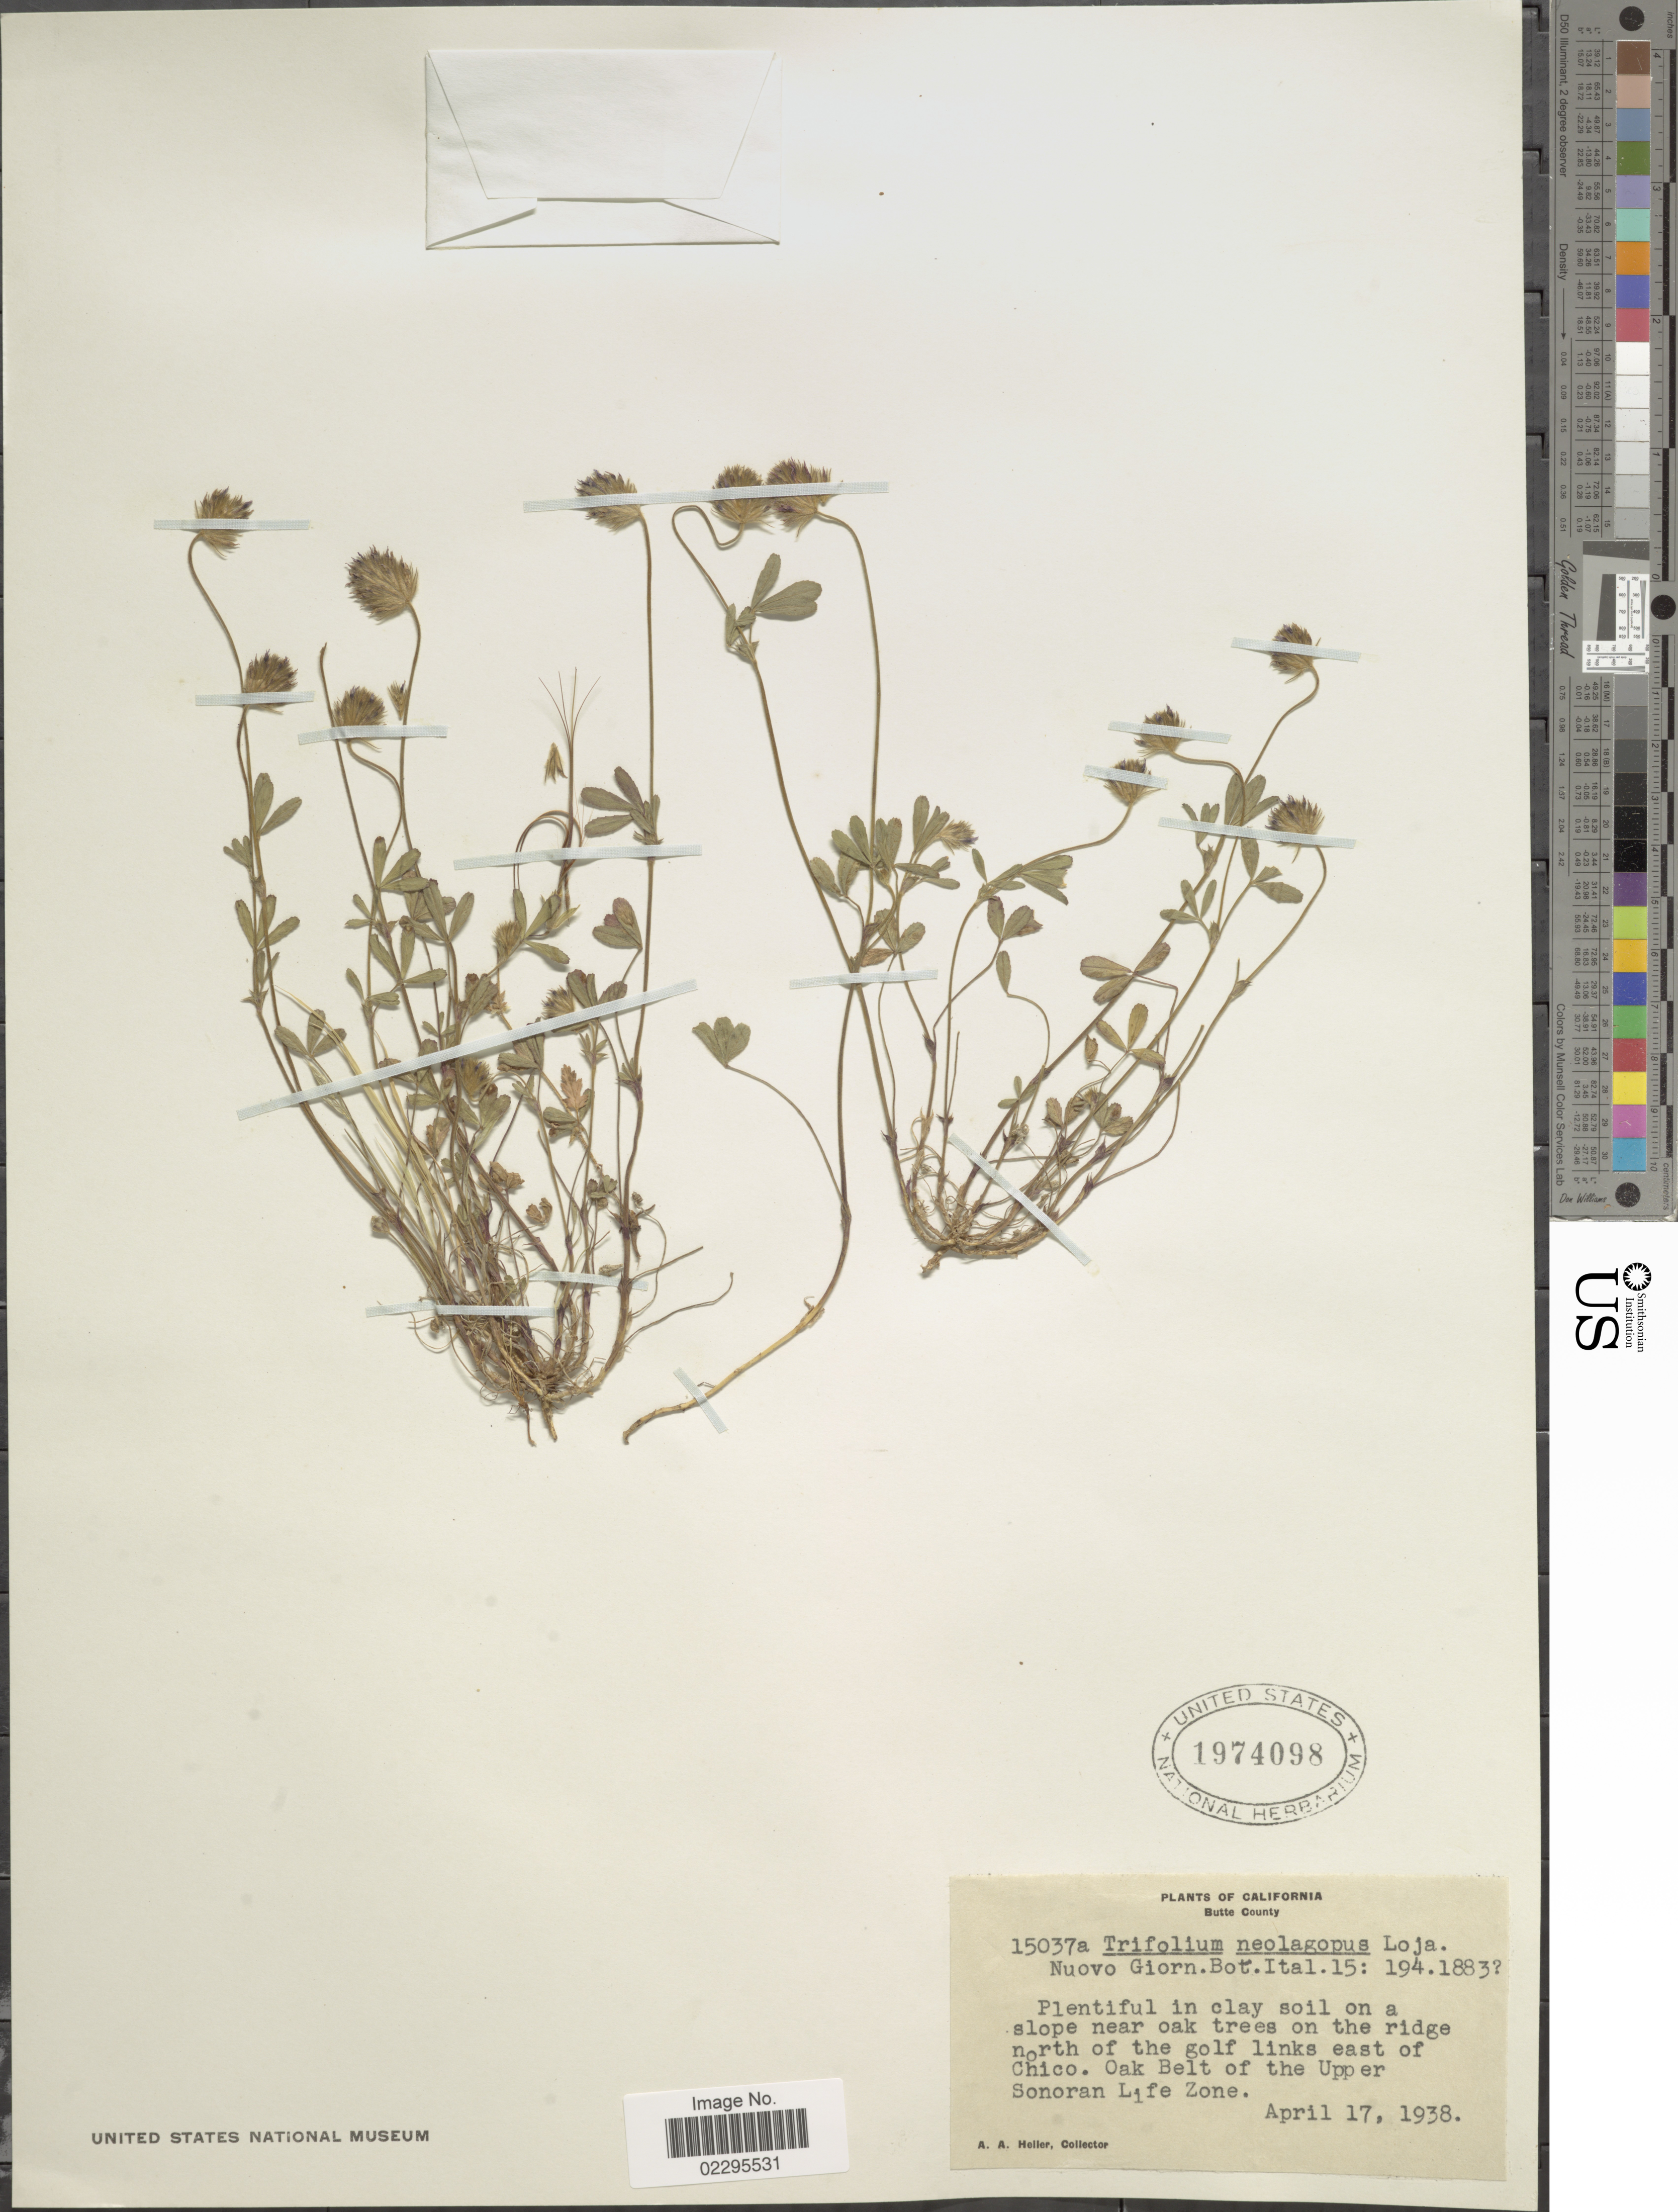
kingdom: Plantae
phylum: Tracheophyta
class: Magnoliopsida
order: Fabales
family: Fabaceae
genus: Trifolium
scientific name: Trifolium albopurpureum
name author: Torr. & A. Gray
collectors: A. A. Heller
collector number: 15037a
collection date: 1938-04-17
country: United States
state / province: California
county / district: Butte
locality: Butte County. on the ridge north of the golf links east of Chico. Oak Belt of the Upper Sonoran Life Zone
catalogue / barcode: US 1974098